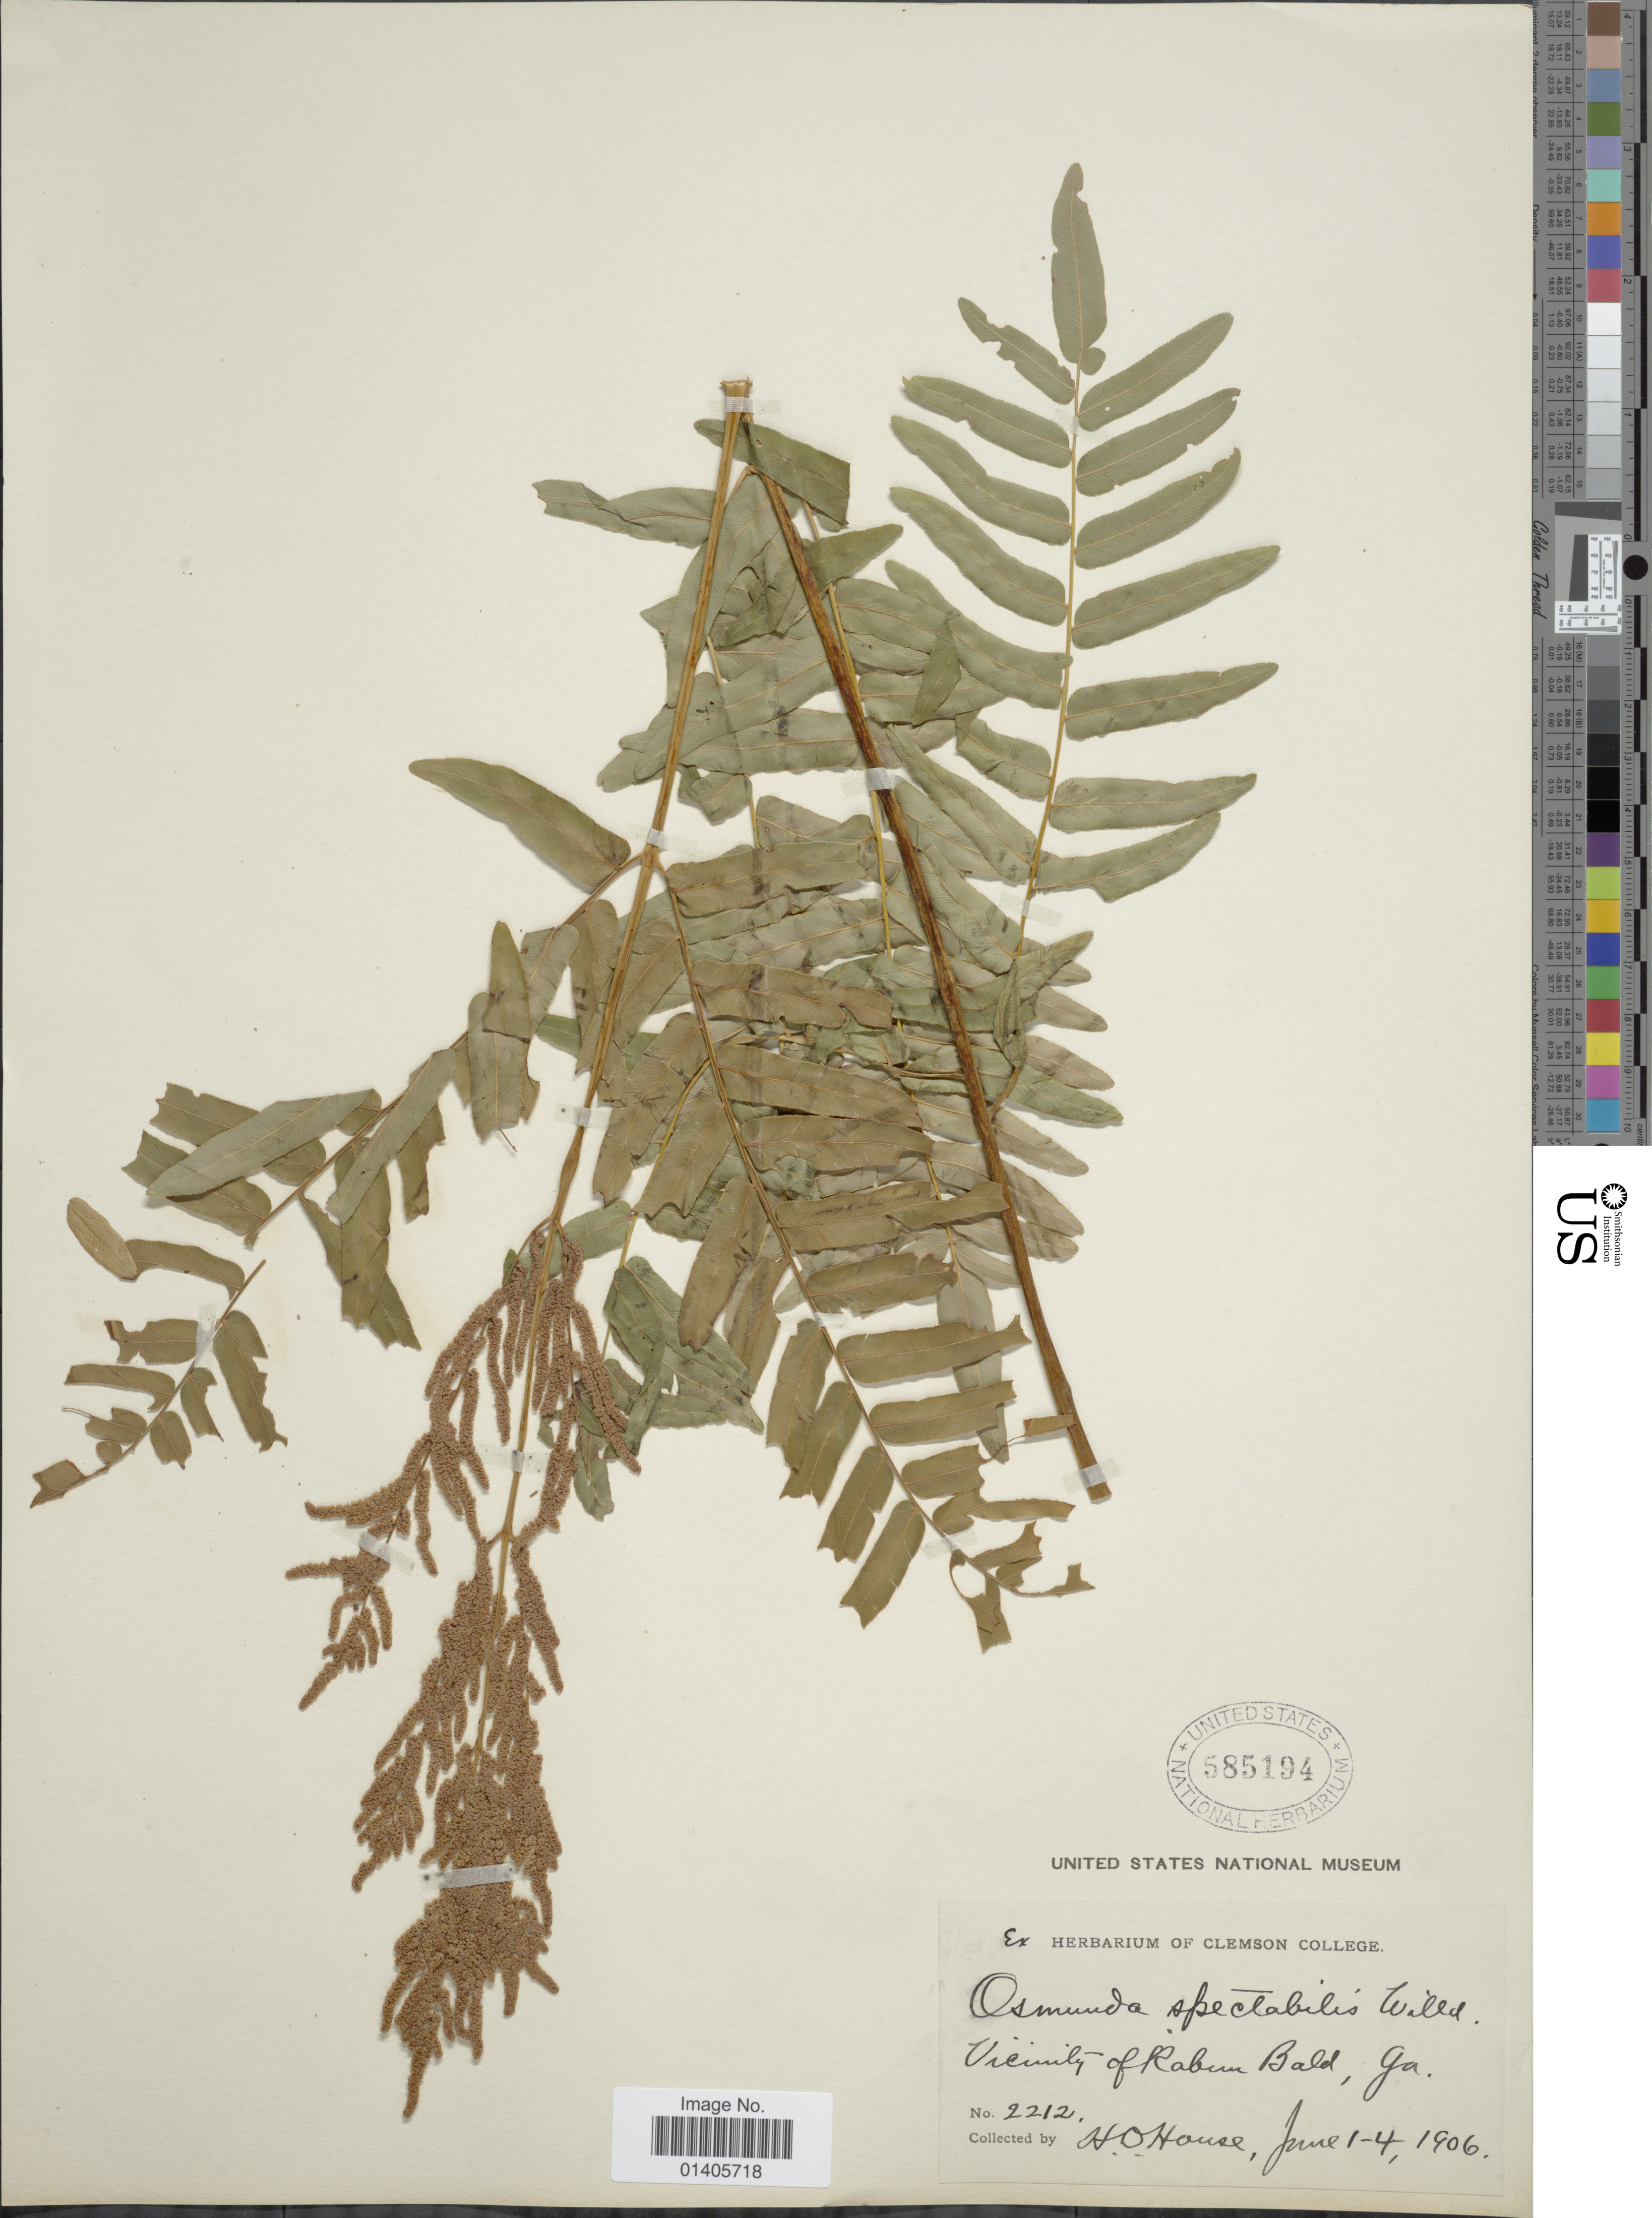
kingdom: Plantae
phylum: Tracheophyta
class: Polypodiopsida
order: Osmundales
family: Osmundaceae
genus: Osmunda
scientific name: Osmunda regalis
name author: L.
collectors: H. O. House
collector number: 2212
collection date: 1906-06-01/1906-06-04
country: United States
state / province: Georgia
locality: Vicinity of Rabun Bald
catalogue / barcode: US 585194